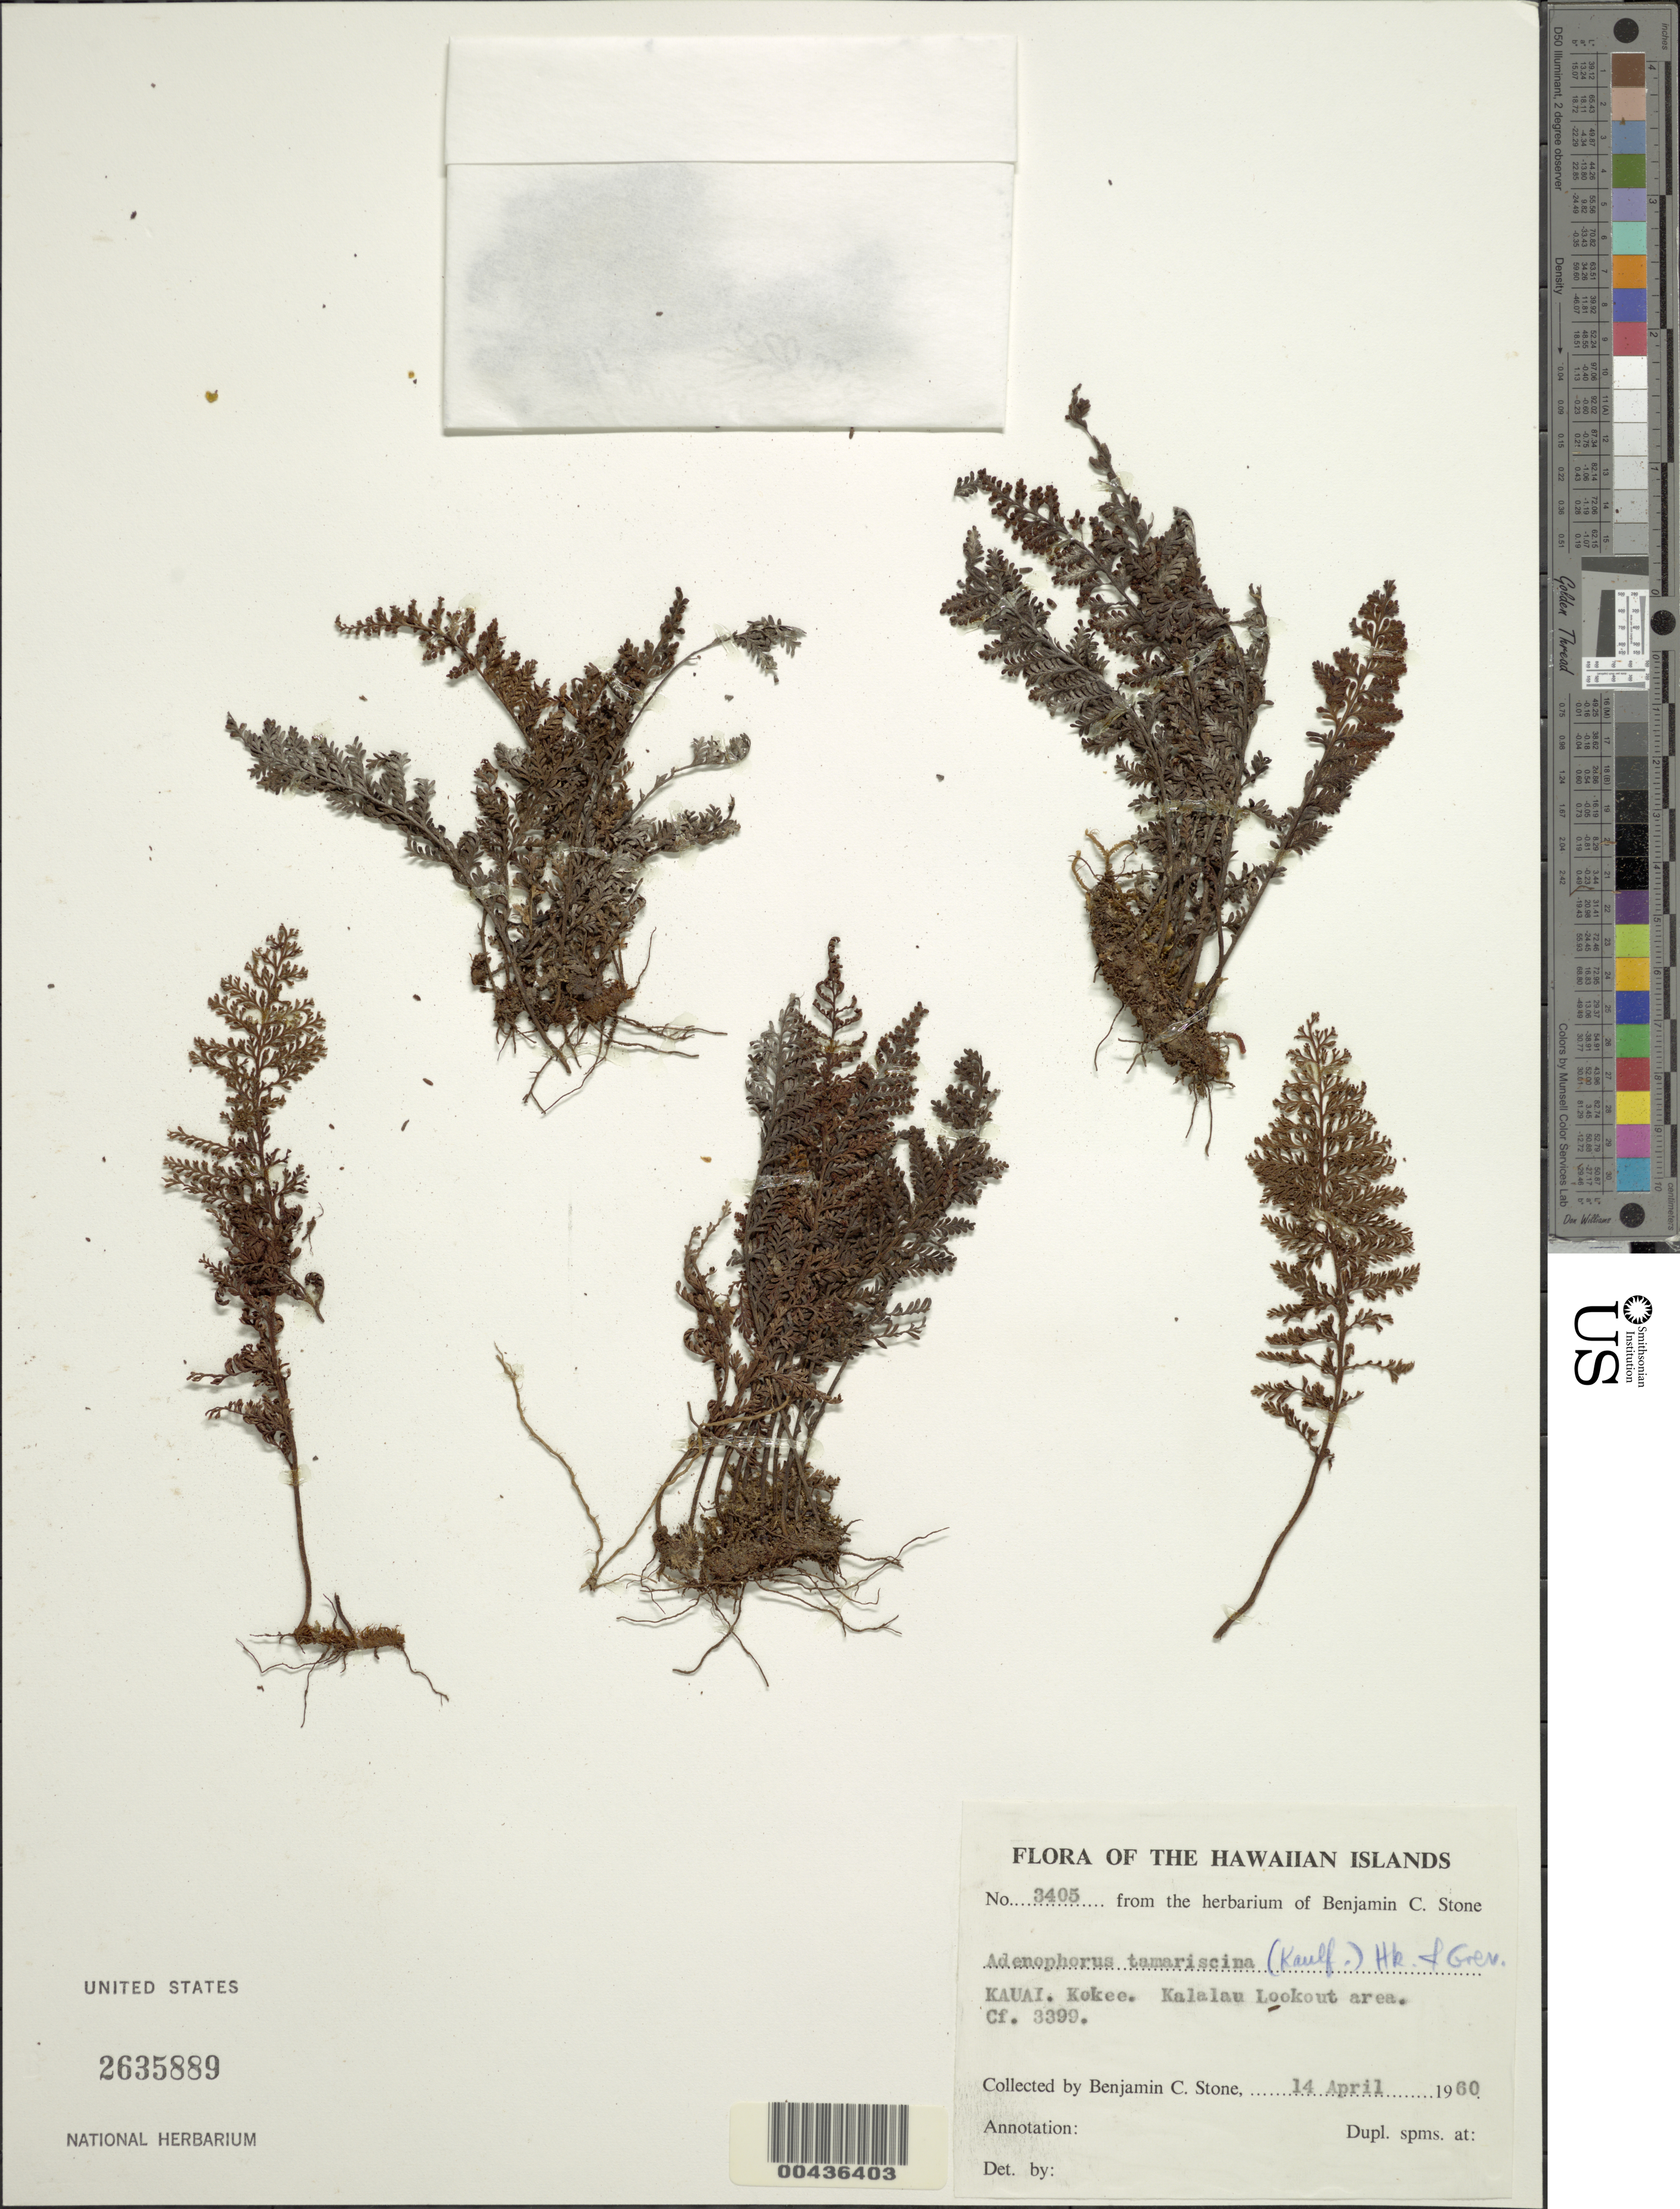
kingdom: Plantae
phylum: Tracheophyta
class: Polypodiopsida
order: Polypodiales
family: Polypodiaceae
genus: Adenophorus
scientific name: Adenophorus tripinnatifidus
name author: Gaudich.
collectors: B. C. Stone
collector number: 3405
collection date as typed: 14 Apr 1960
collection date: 1960-04-14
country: United States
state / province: Hawaii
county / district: Kauai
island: Kaua'i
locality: Kokee. Kalalau Lookout area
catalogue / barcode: US 2635889